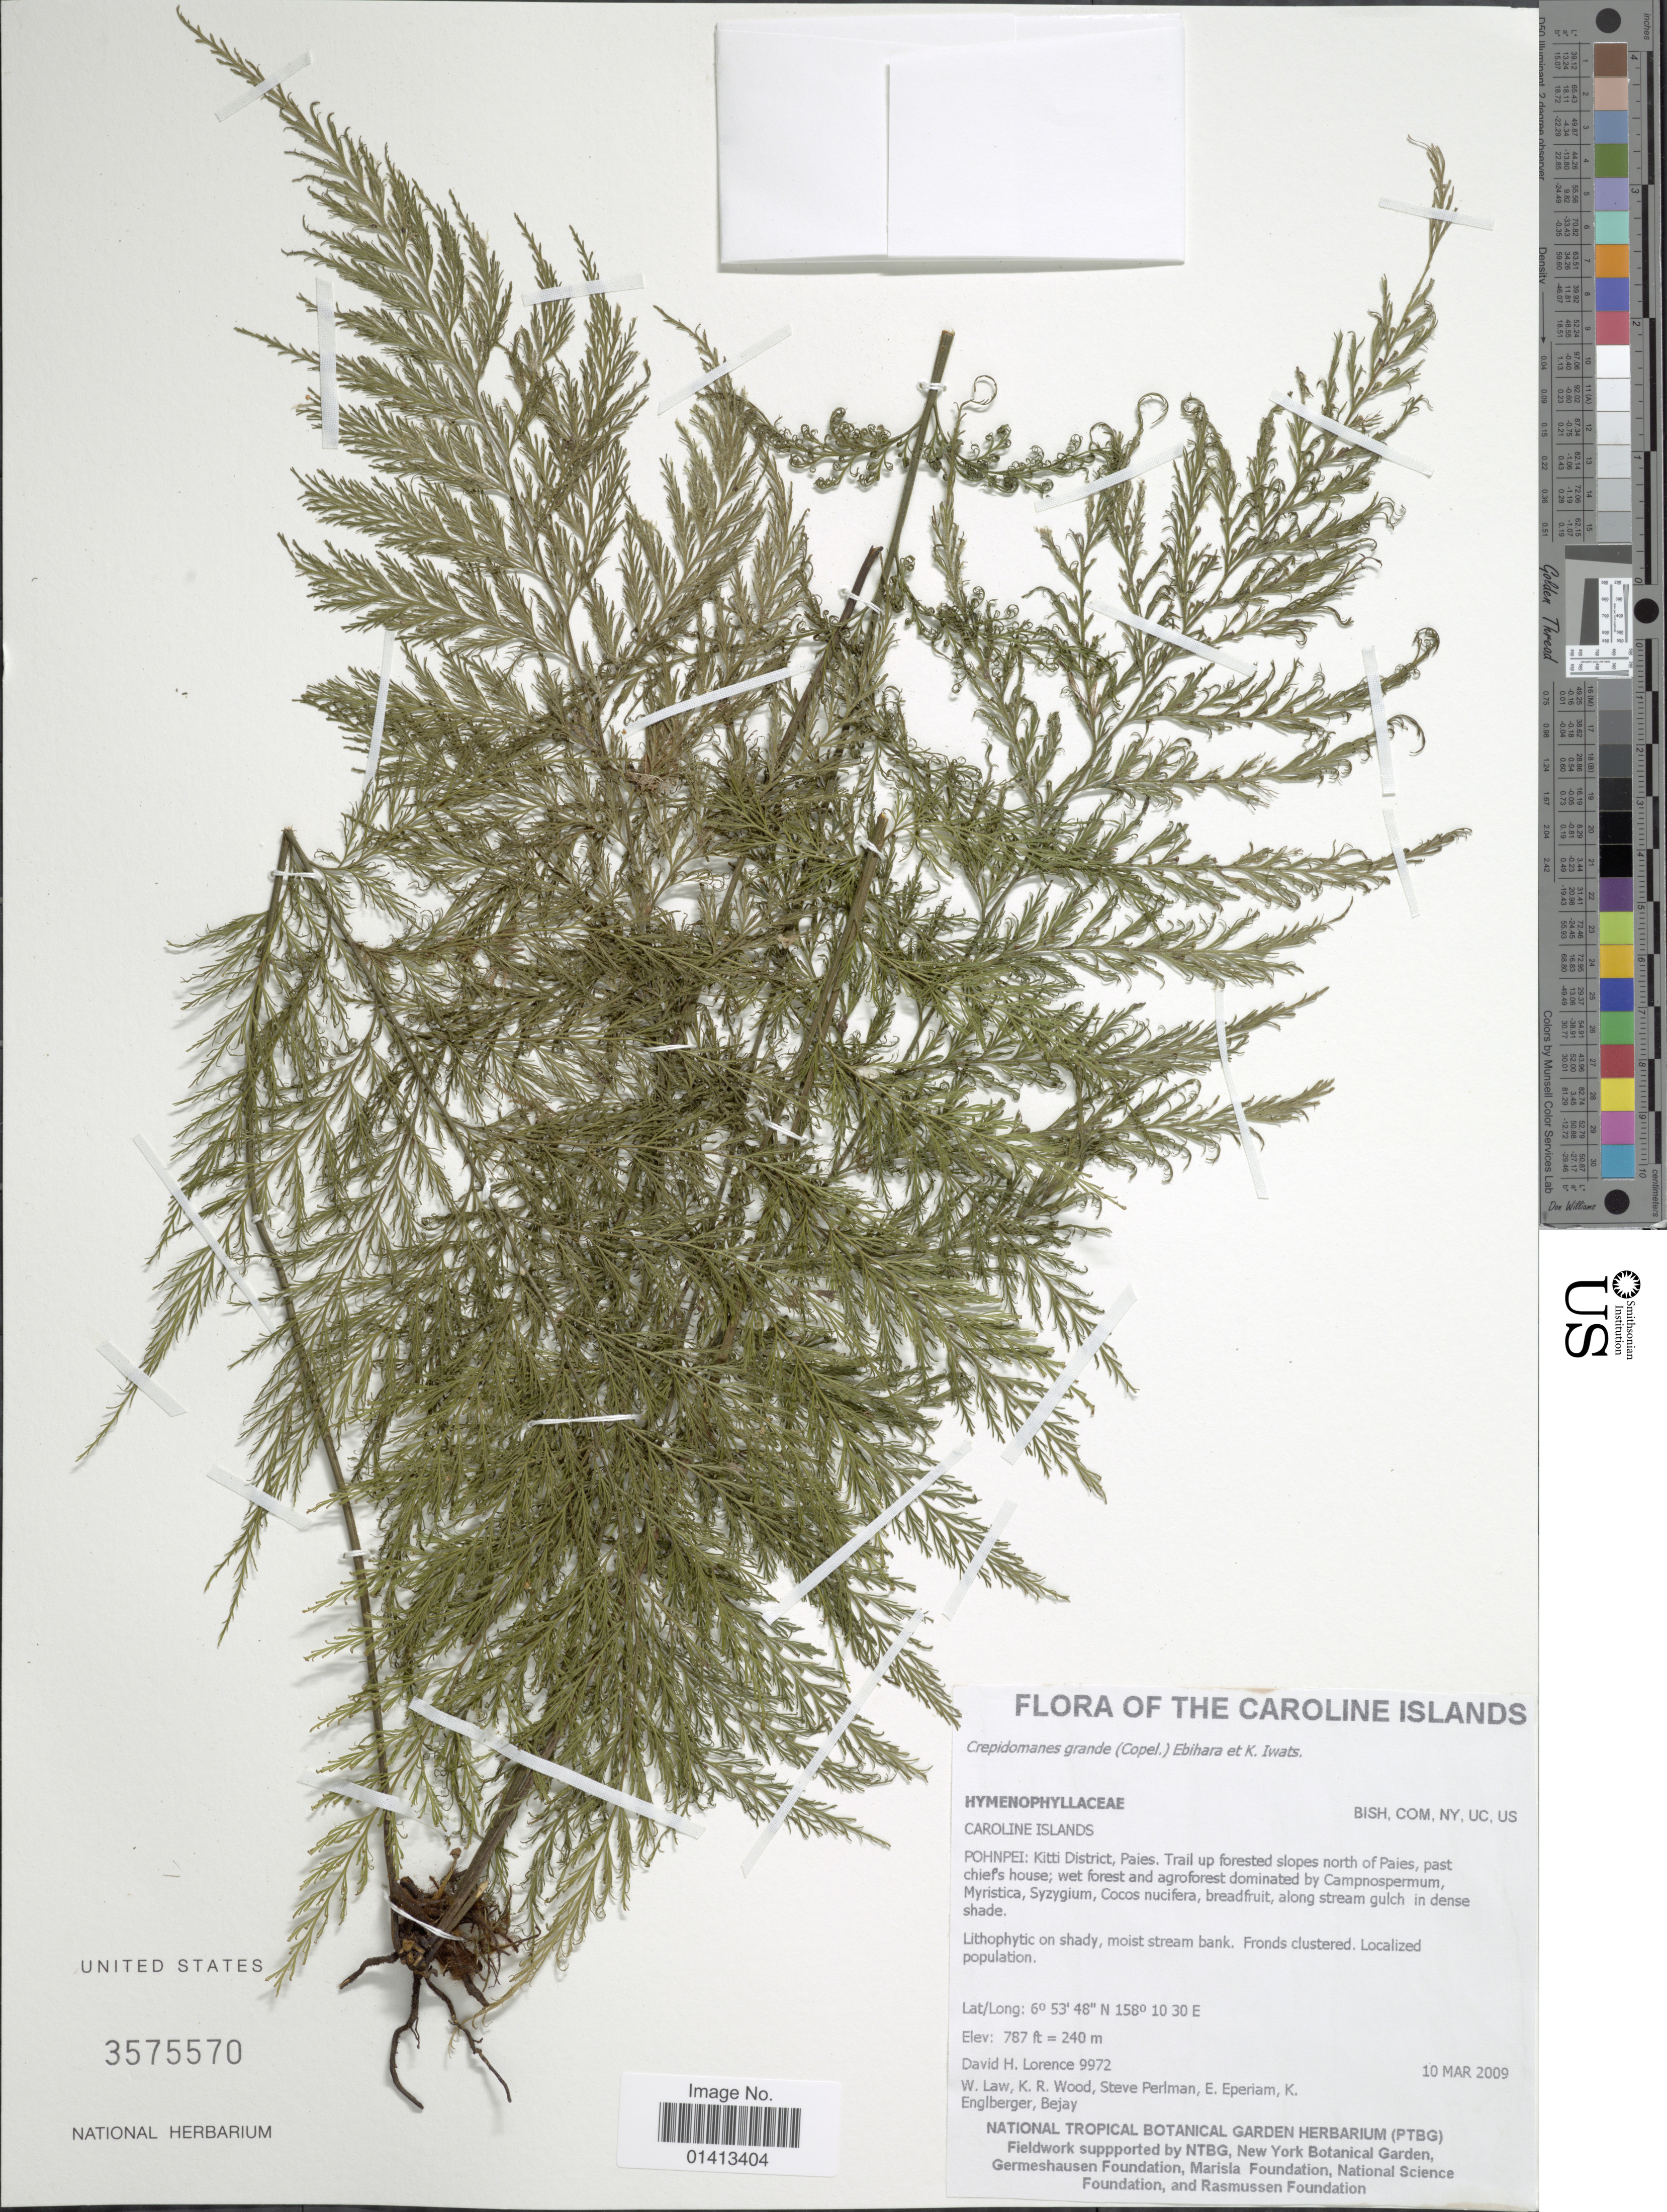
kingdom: Plantae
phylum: Tracheophyta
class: Polypodiopsida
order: Hymenophyllales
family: Hymenophyllaceae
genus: Crepidomanes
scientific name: Crepidomanes grande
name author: (Copel.) Ebihara & K. Iwats.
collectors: D. Lorence, W. Law, K. R. Wood, S. Perlman & et al.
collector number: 9972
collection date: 2009-03-10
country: Micronesia, Federated States of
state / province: Pohnpei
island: Pohnpei [Ponape]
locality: Kitti District, paies, Trail up forested slopes north of Paies, past chiefs house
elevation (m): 240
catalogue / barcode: US 3575570